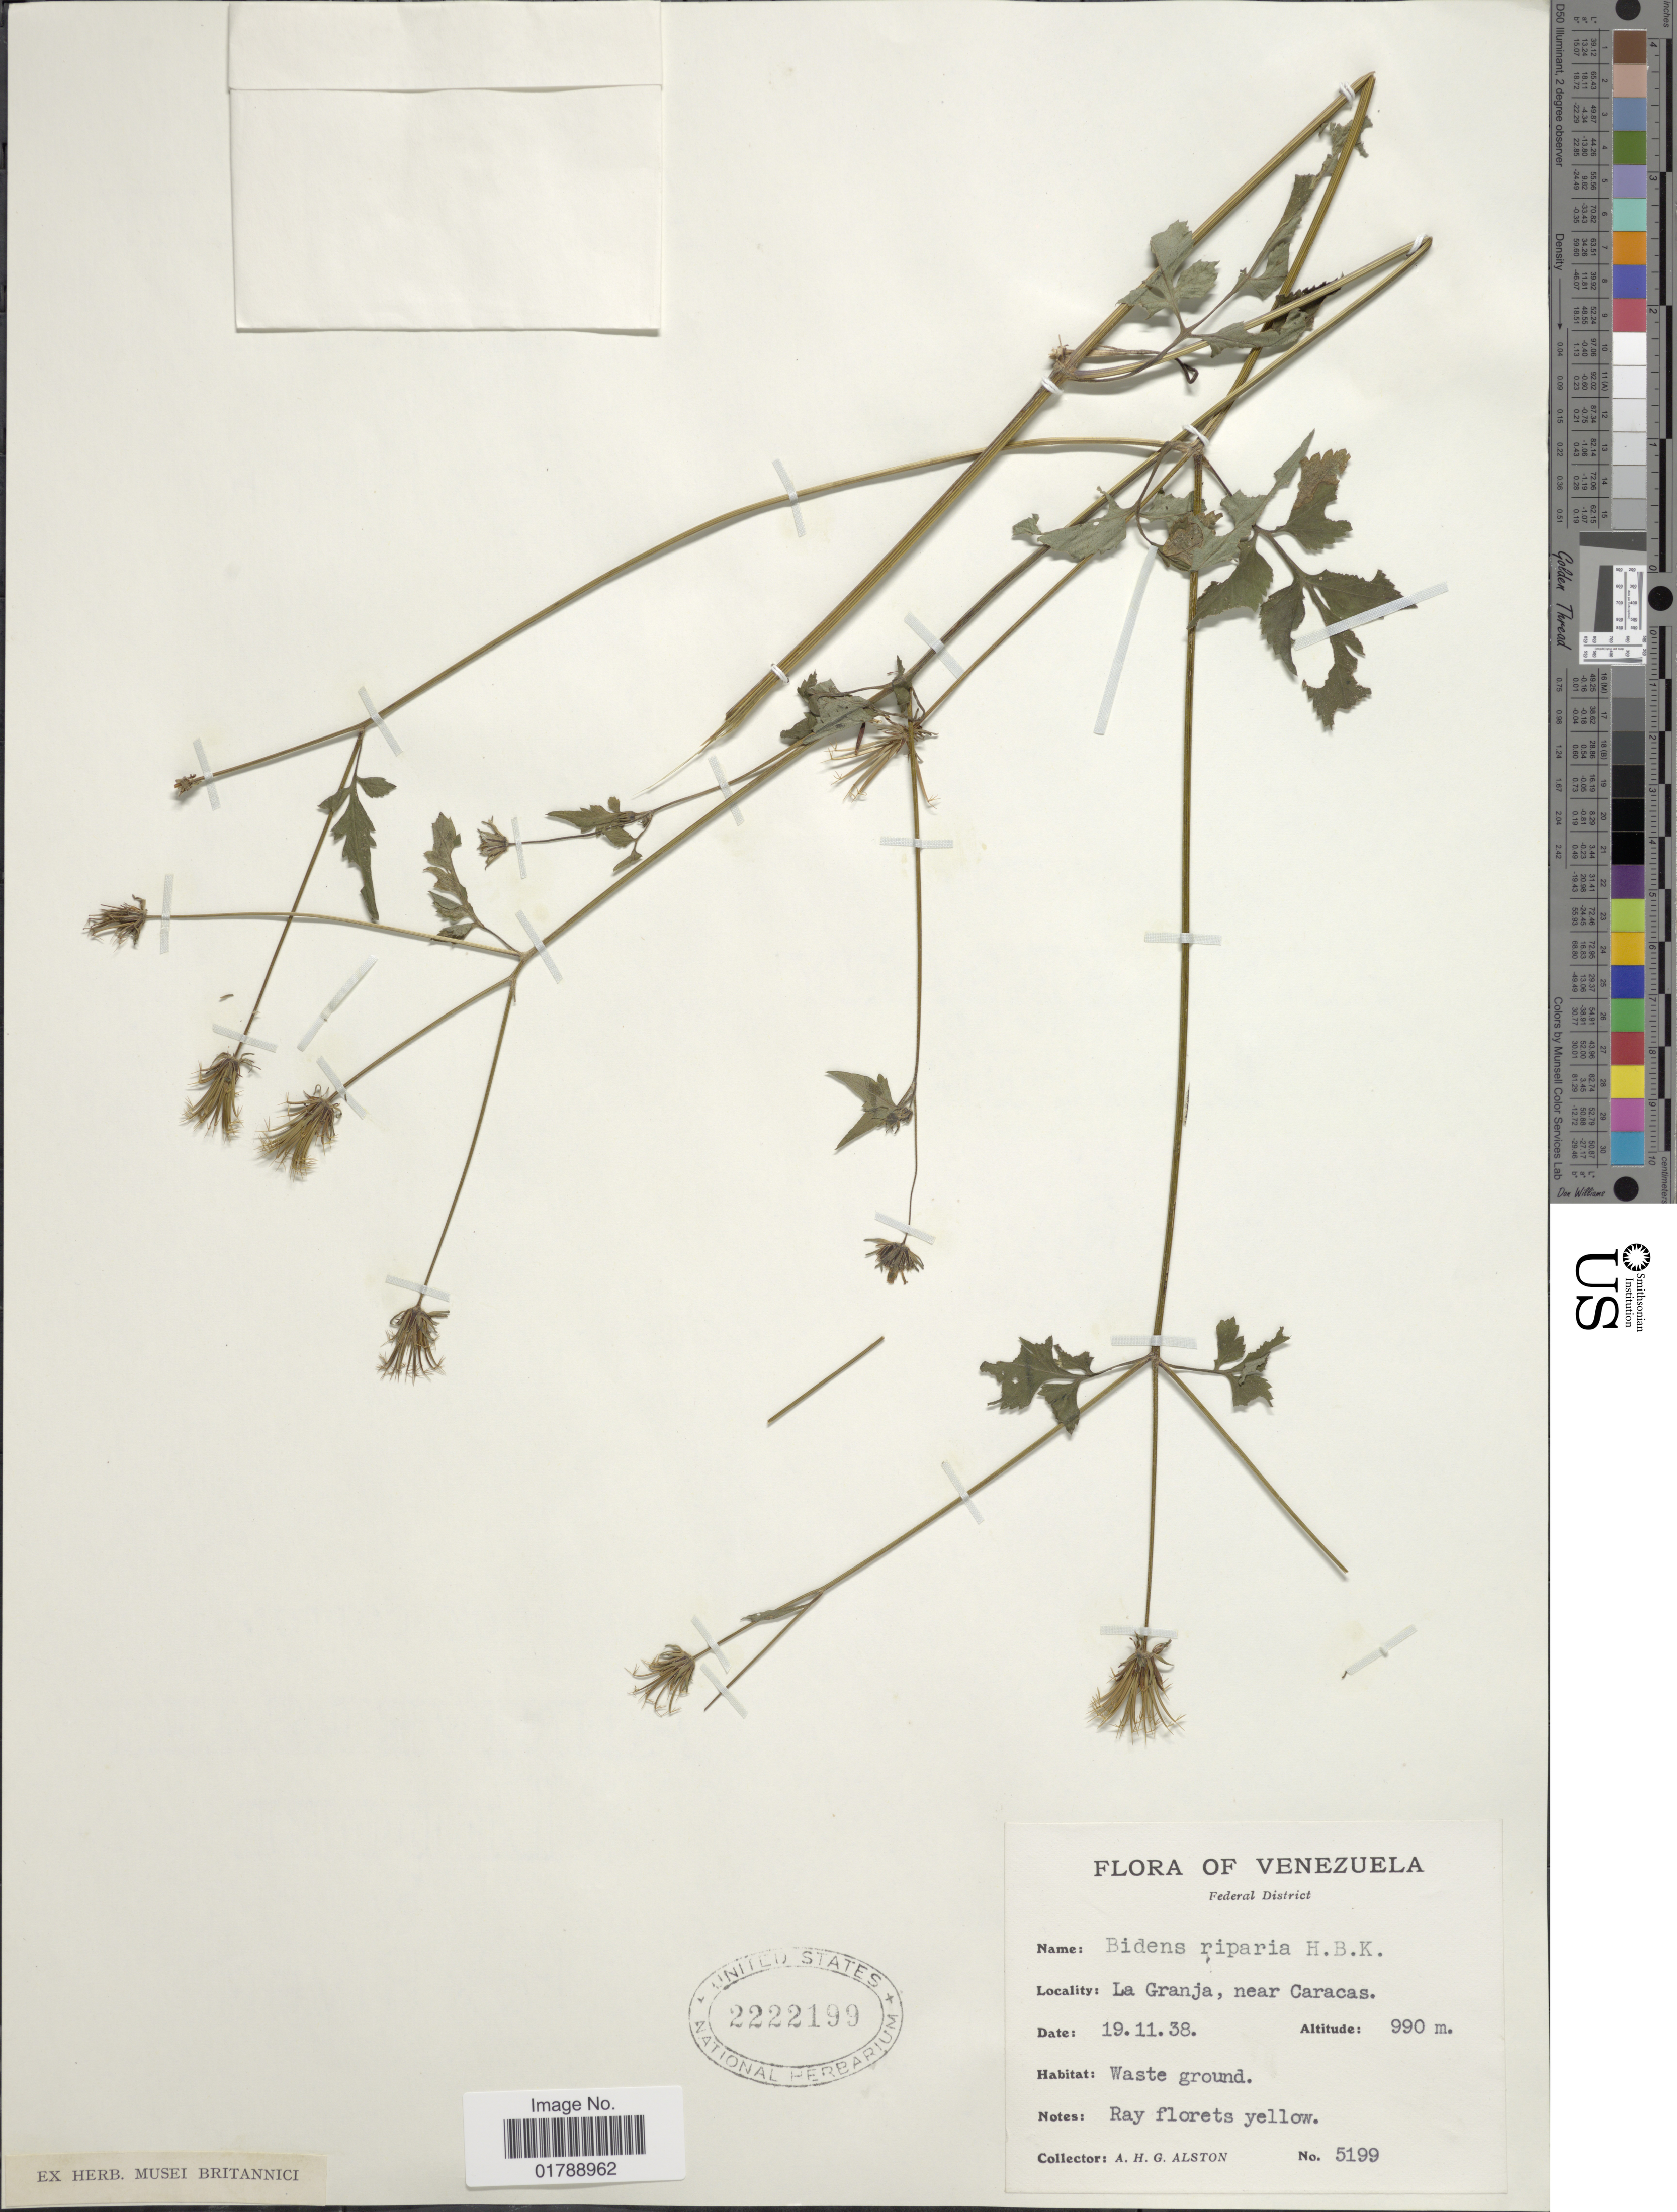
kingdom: Plantae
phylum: Tracheophyta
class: Magnoliopsida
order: Asterales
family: Asteraceae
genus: Bidens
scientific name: Bidens riparia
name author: Kunth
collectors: A. H. Alston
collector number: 5199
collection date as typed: Transcribed d/m/y: 19/11/38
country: Venezuela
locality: Federal District. La Granja, near Caracas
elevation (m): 990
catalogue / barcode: US 2222199